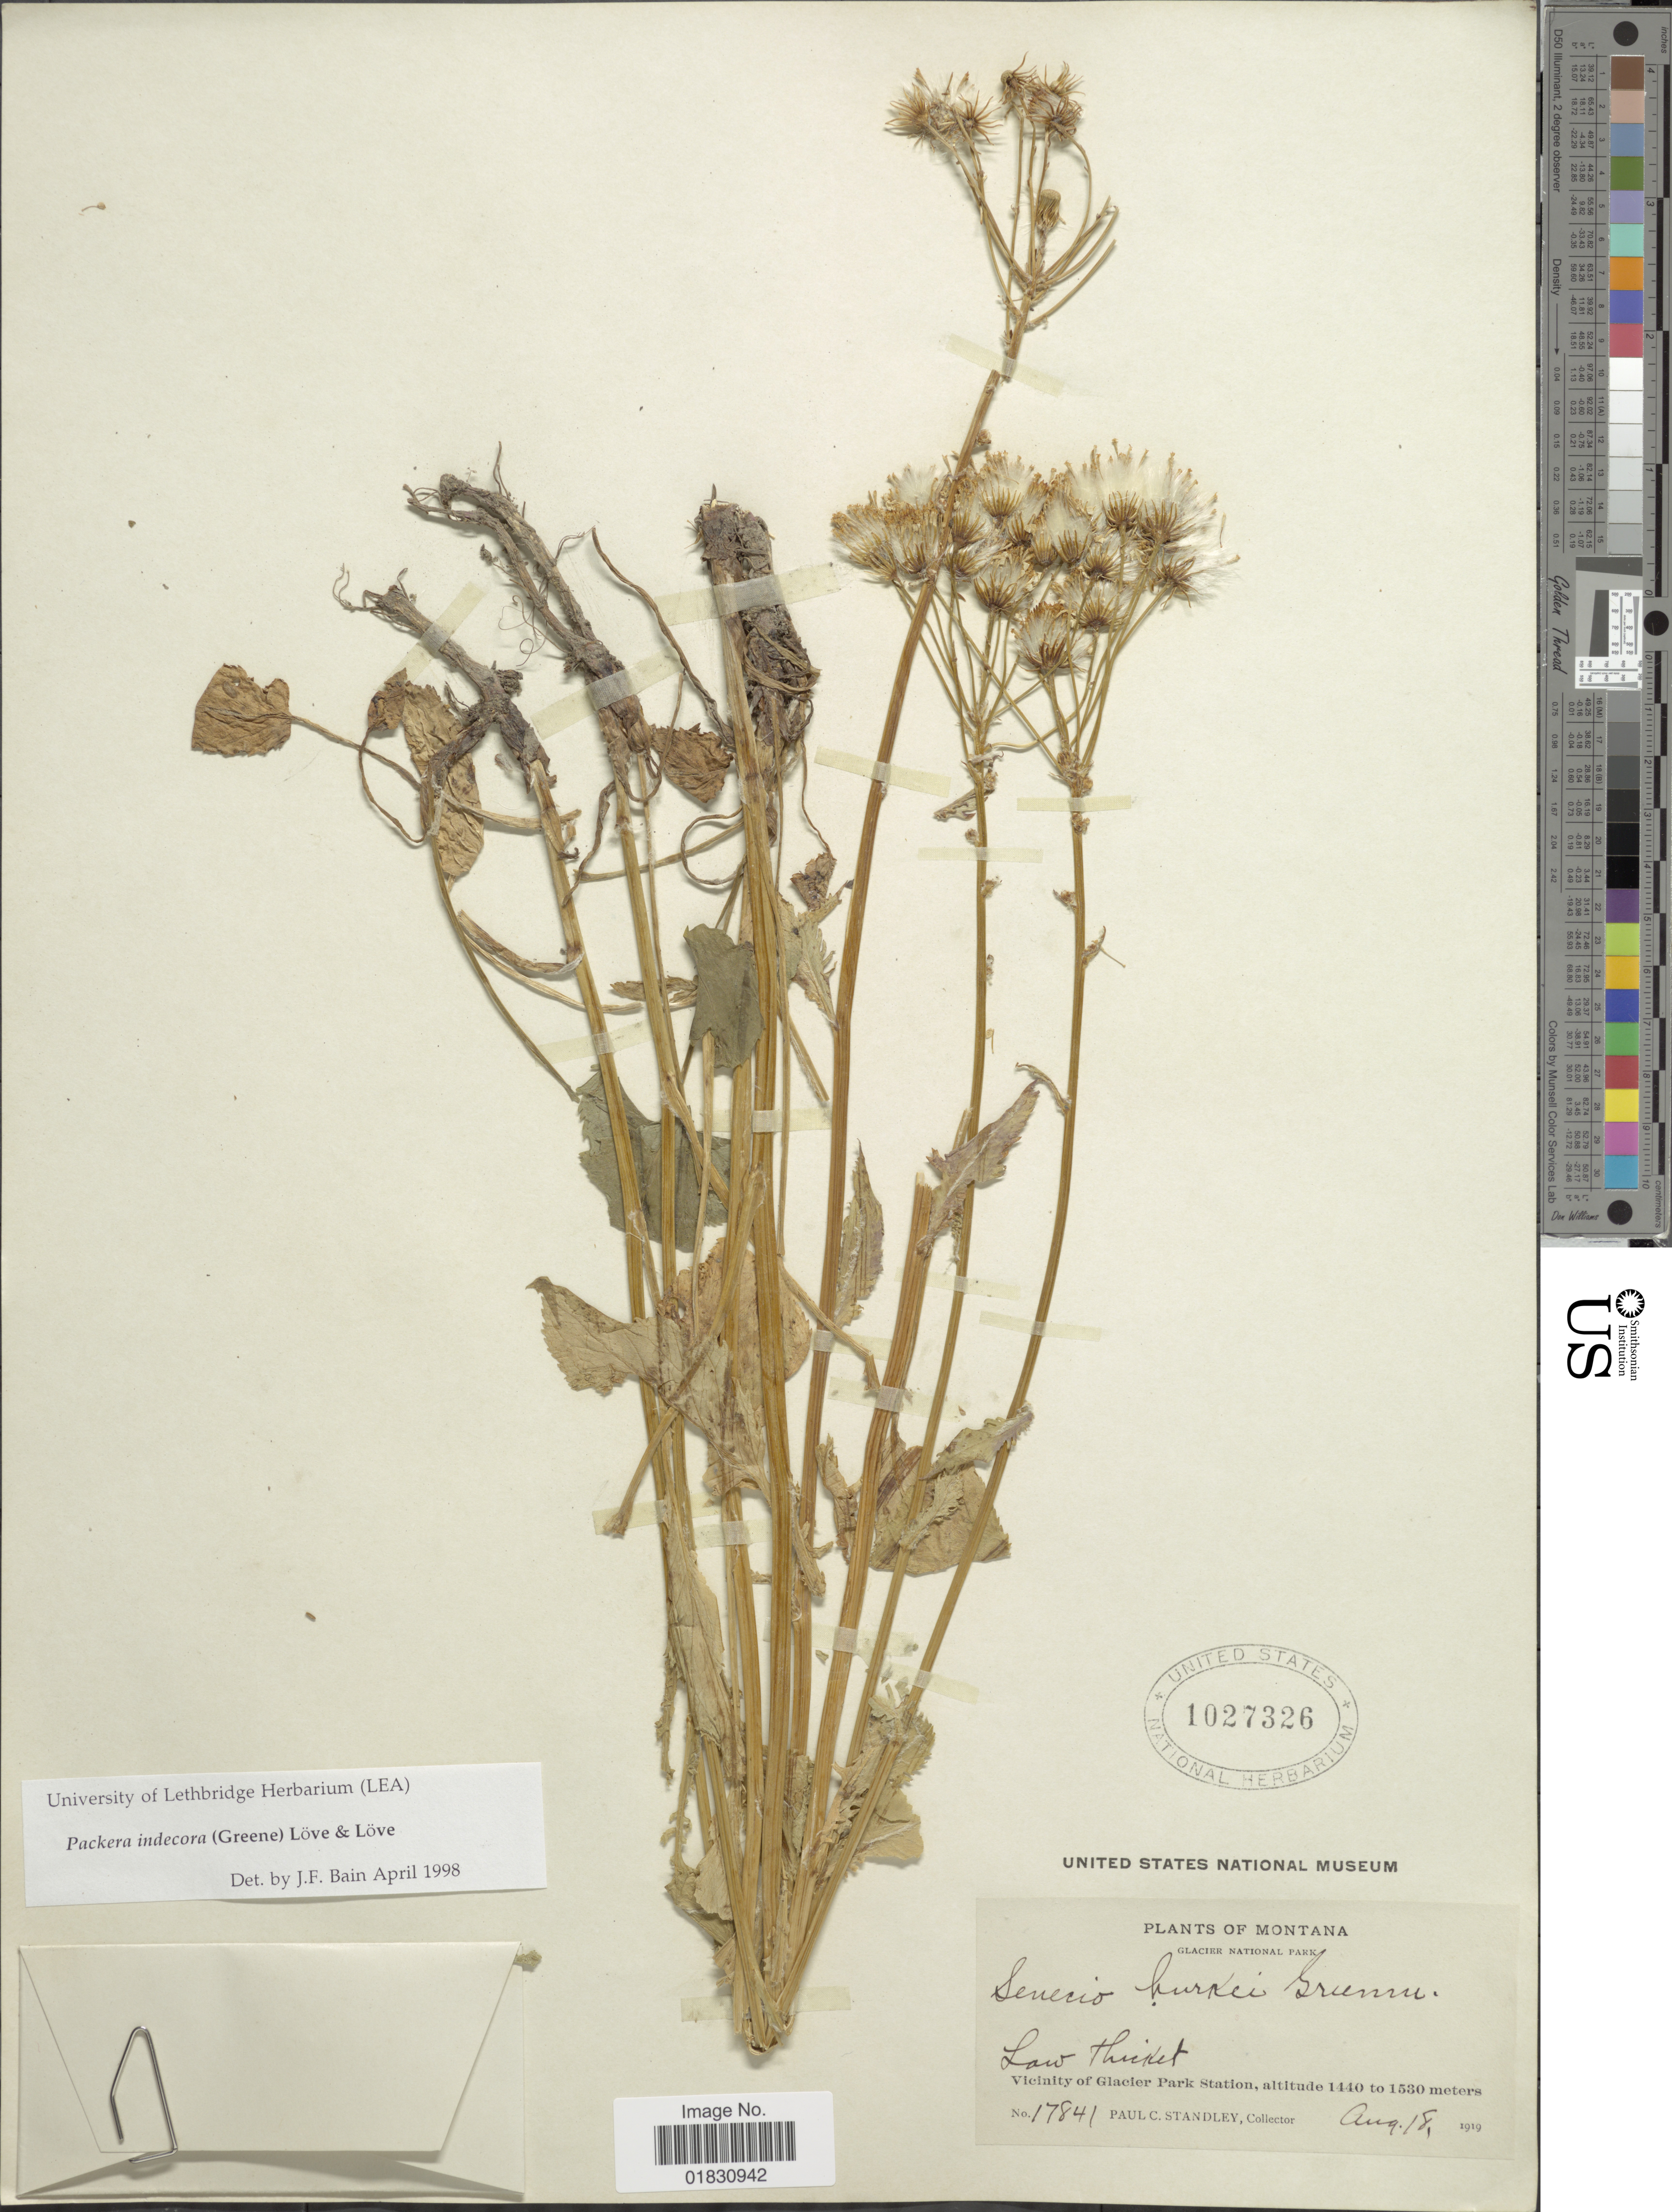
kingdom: Plantae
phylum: Tracheophyta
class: Magnoliopsida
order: Asterales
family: Asteraceae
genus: Packera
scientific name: Packera indecora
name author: (Greene) Á. Löve & D. Löve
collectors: P. C. Standley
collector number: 17841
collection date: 1919-08-18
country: United States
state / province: Montana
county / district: Glacier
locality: Glacier National Park, Vicinity of Glacier Park Station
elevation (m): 1440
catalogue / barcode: US 1027326